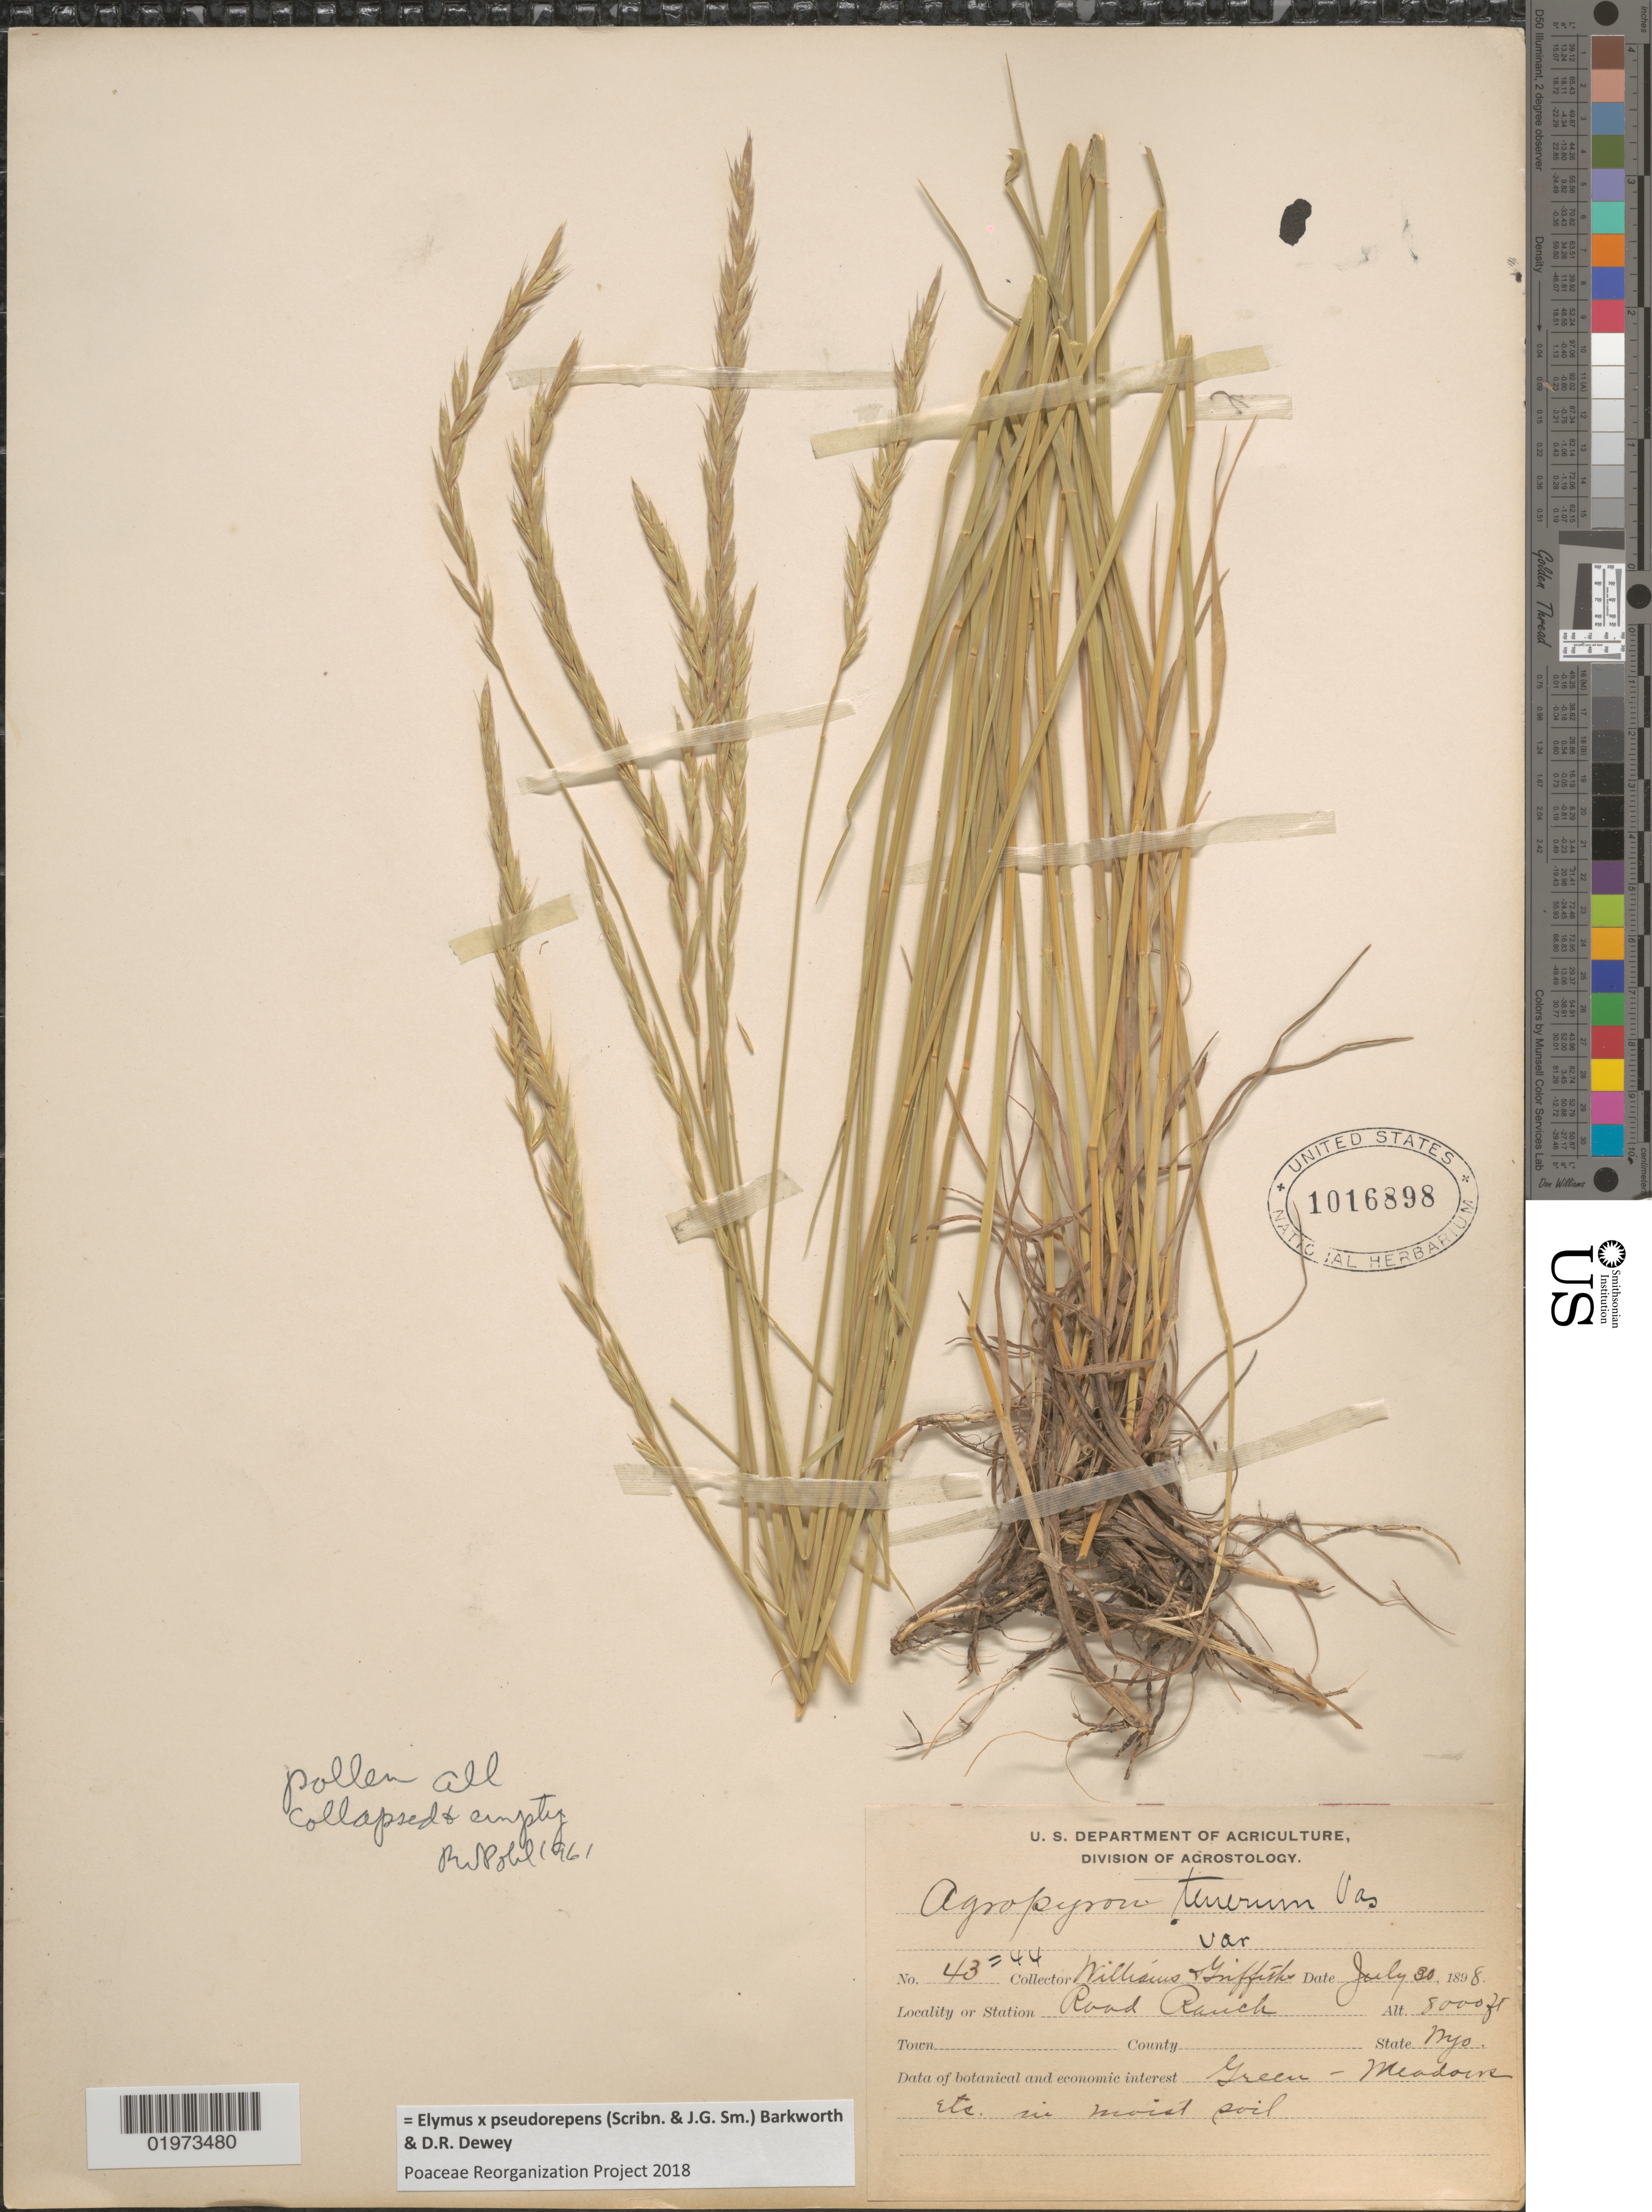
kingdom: Plantae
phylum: Tracheophyta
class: Liliopsida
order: Poales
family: Poaceae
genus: Elymus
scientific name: Elymus x pseudorepens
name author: (Scribn. & J.G. Sm.) Barkworth & Dewey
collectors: -- Williams & -- Griffiths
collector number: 43/44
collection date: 1898-07-30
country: United States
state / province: Wyoming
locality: Road Ranch.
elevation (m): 2438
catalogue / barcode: US 1016898